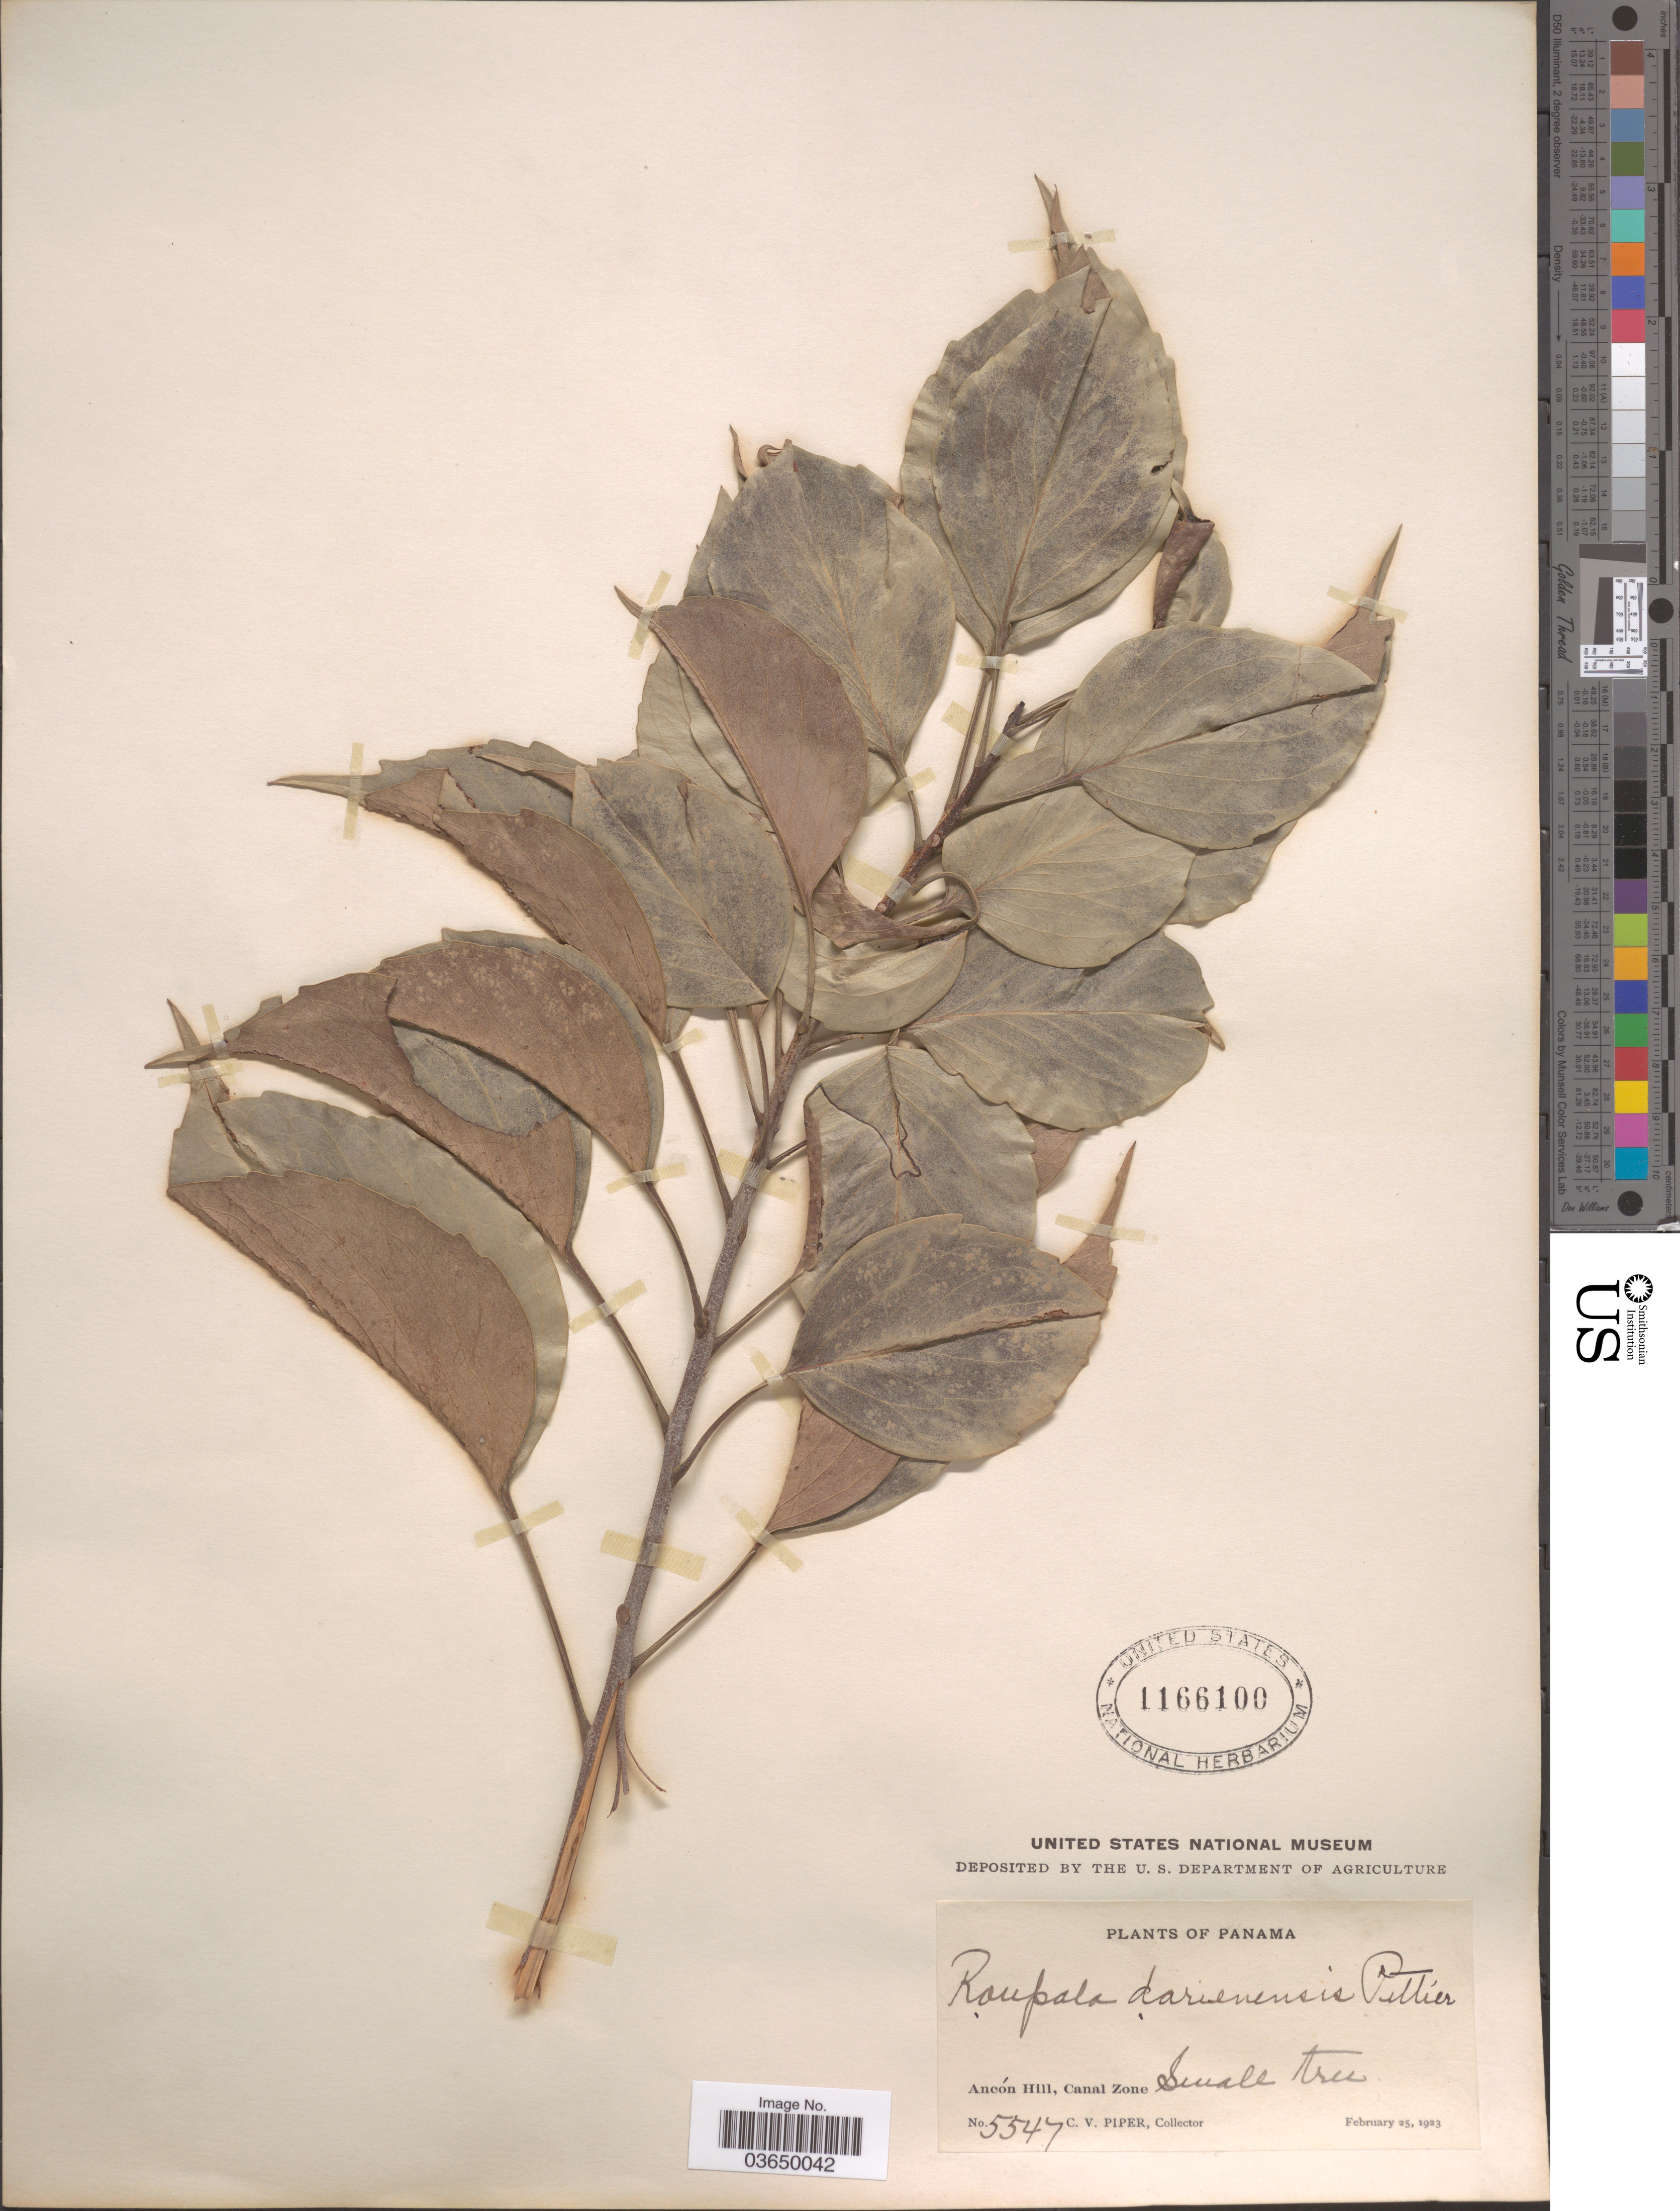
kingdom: Plantae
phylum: Tracheophyta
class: Magnoliopsida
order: Proteales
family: Proteaceae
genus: Roupala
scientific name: Roupala montana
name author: Aubl.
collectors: C. V. Piper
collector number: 5547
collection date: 1923-02-25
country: Panama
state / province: Colón / Panamá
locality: Ancón Hill, Canal Zone.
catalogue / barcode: US 1166100